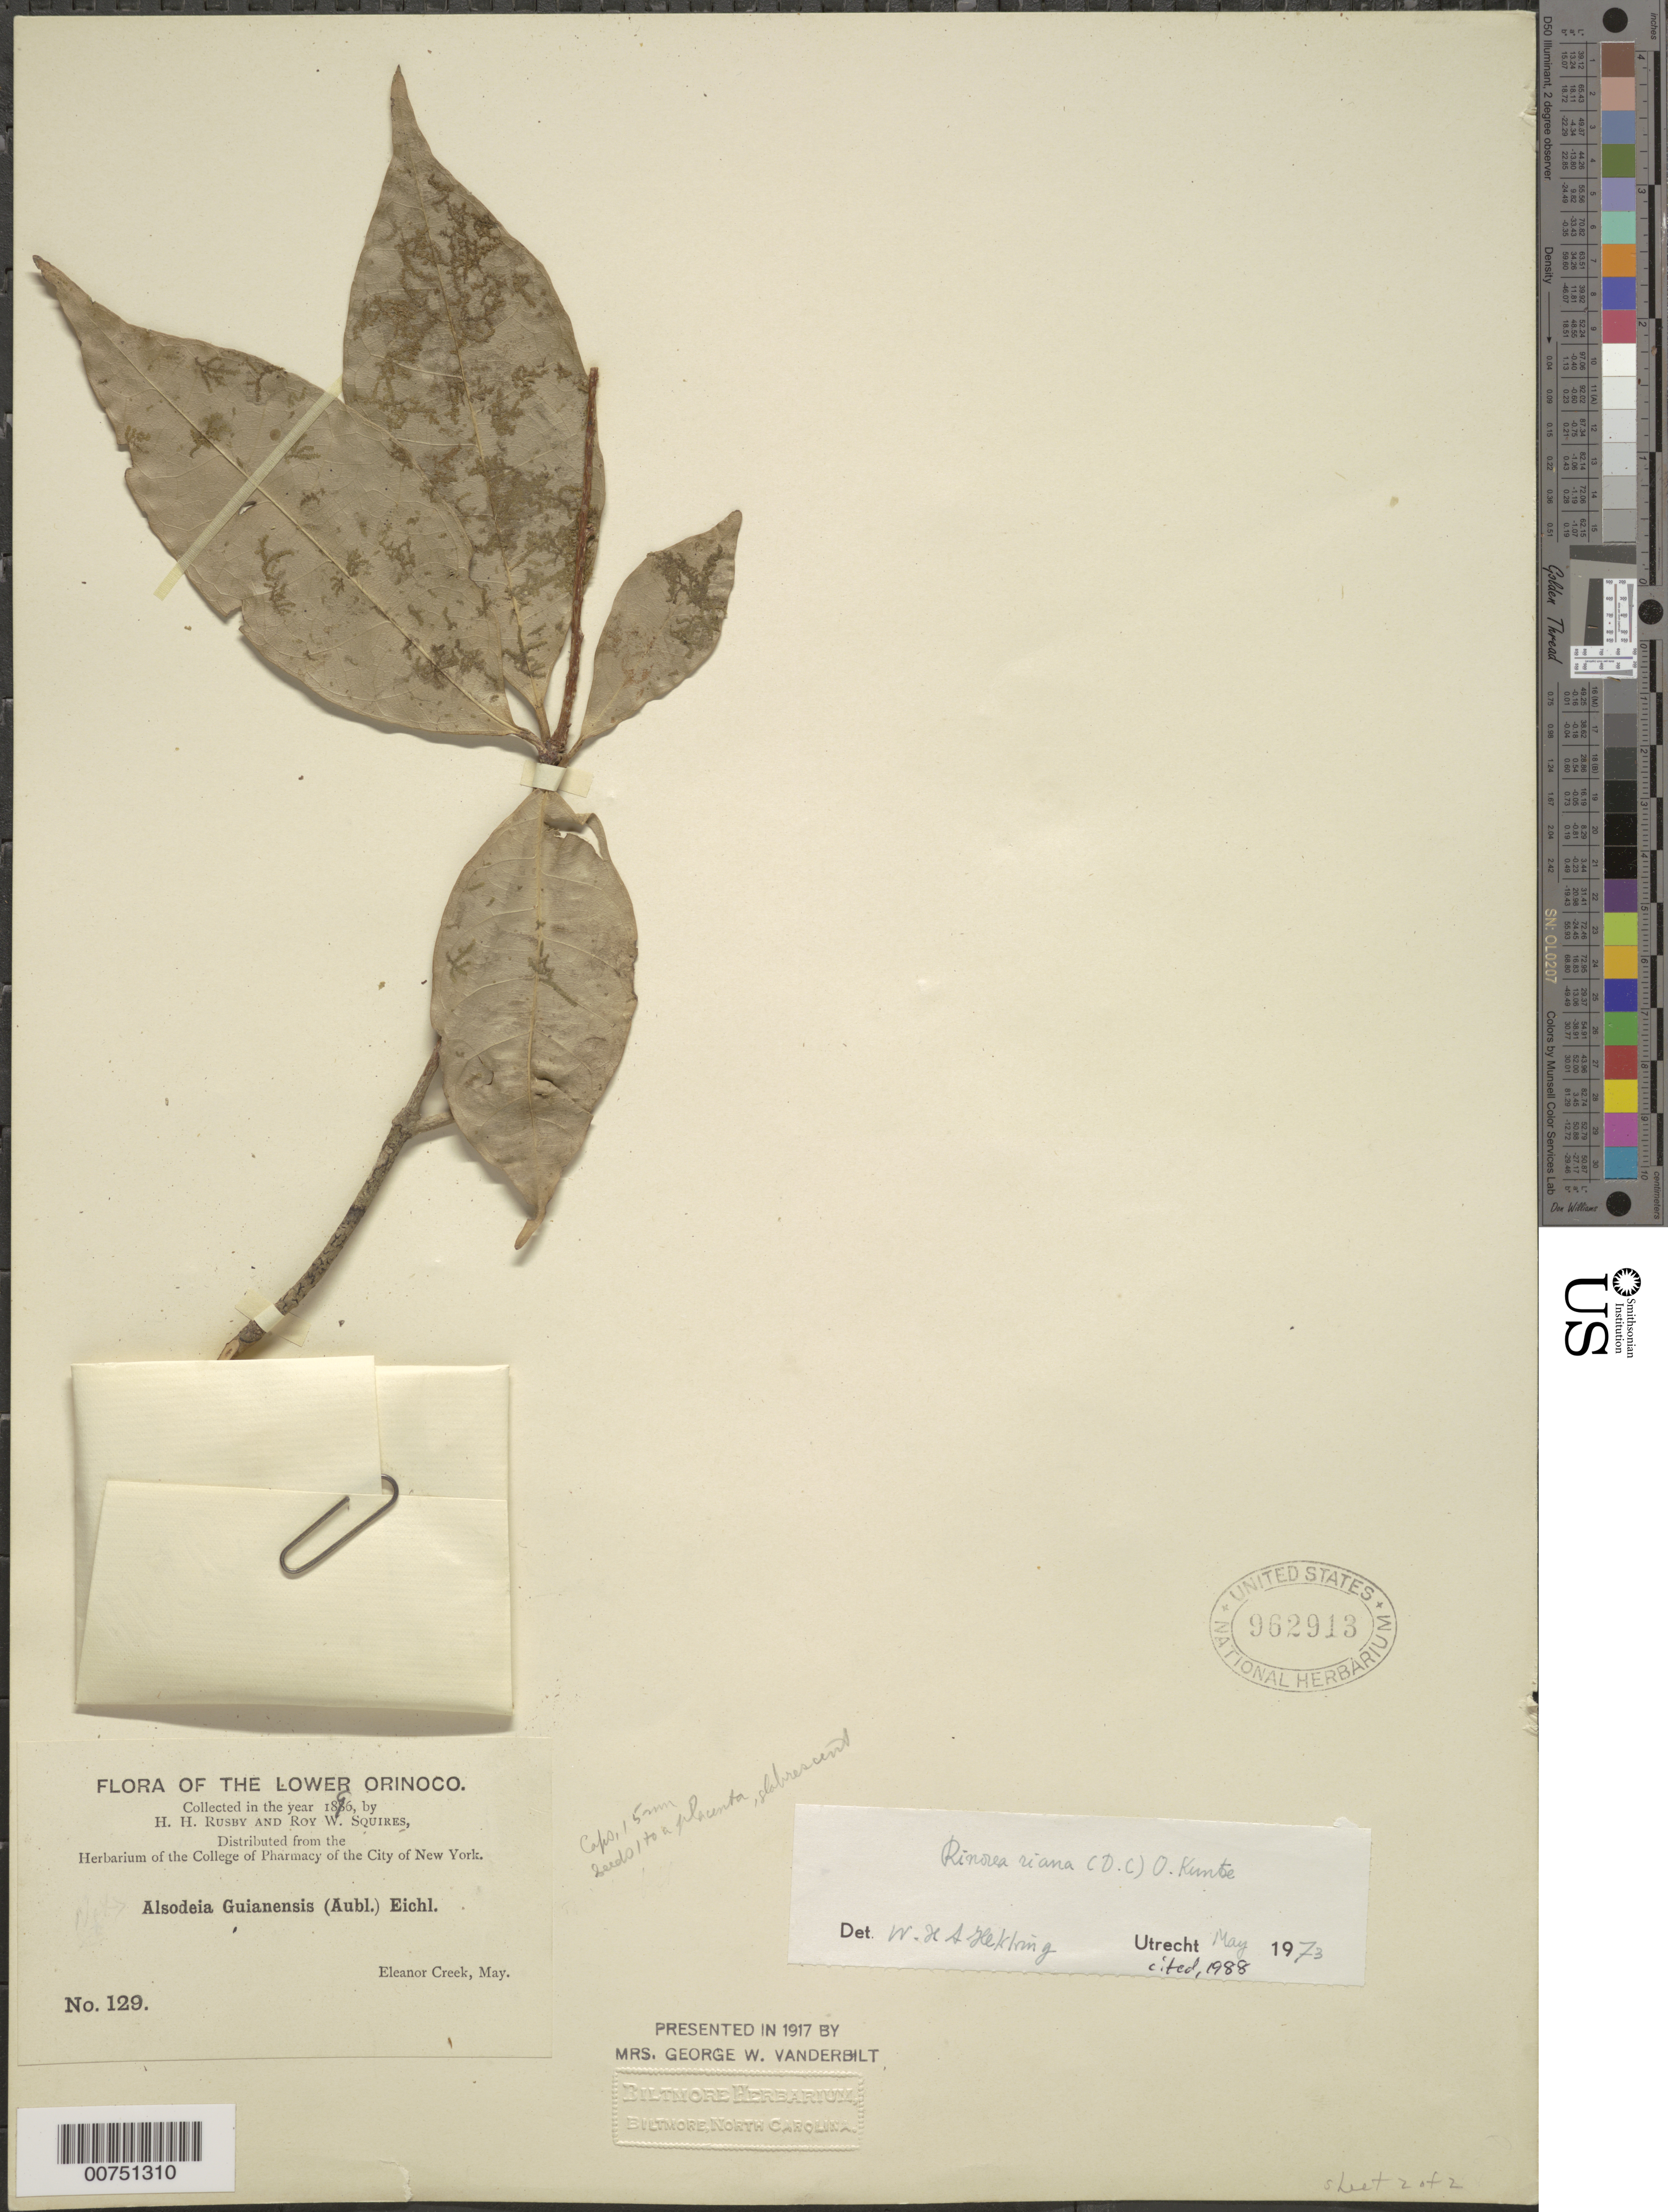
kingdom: Plantae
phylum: Tracheophyta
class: Magnoliopsida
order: Malpighiales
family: Violaceae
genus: Rinorea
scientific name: Rinorea riana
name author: Kuntze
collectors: H. H. Rusby & R. Squires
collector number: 129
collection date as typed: May 1896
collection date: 1896-05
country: Venezuela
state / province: Delta Amacuro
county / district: Antonio Díaz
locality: Lower Orinoco, Eleanor Creek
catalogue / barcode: US 962913